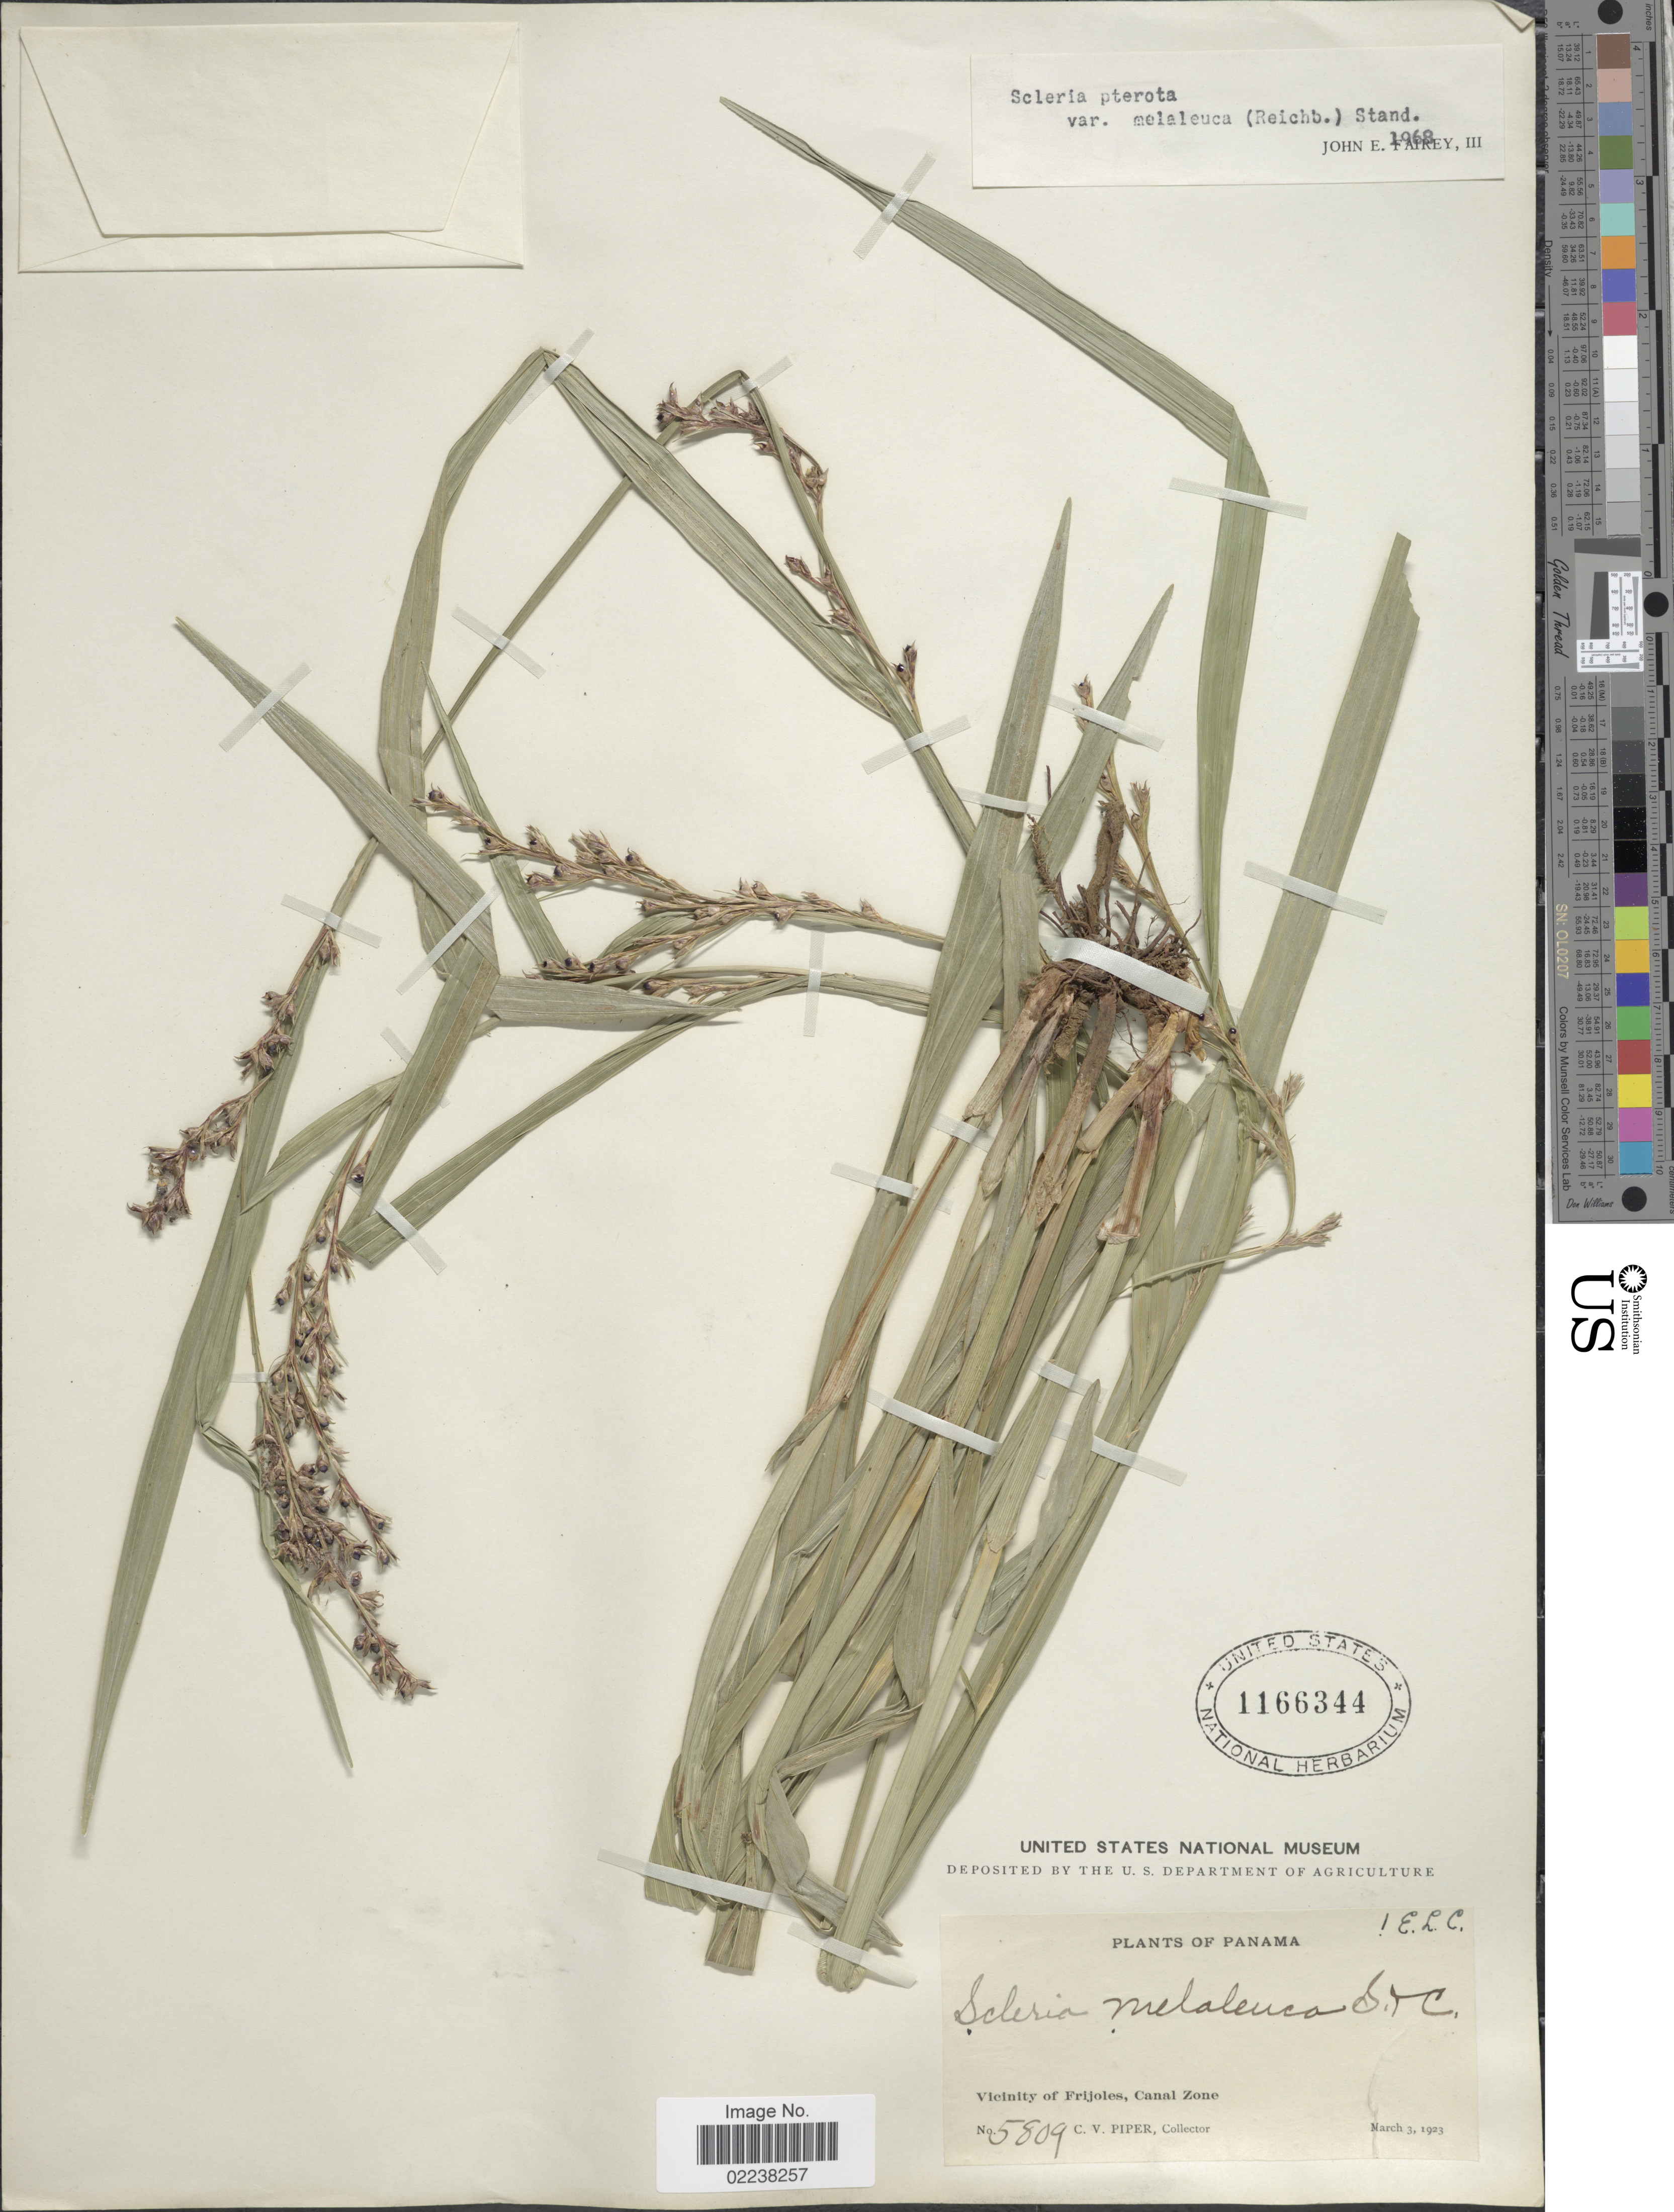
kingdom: Plantae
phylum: Tracheophyta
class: Liliopsida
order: Poales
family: Cyperaceae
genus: Scleria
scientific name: Scleria gaertneri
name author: Raddi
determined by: Strong, Mark T., (BOT), Smithsonian Institution - National Museum of Natural History (UNITED STATES)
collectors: C. V. Piper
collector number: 5809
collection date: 1923-03-03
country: Panama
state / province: Colón / Panamá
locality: Vicinity of Frijoles, Canal Zone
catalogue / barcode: US 1166344